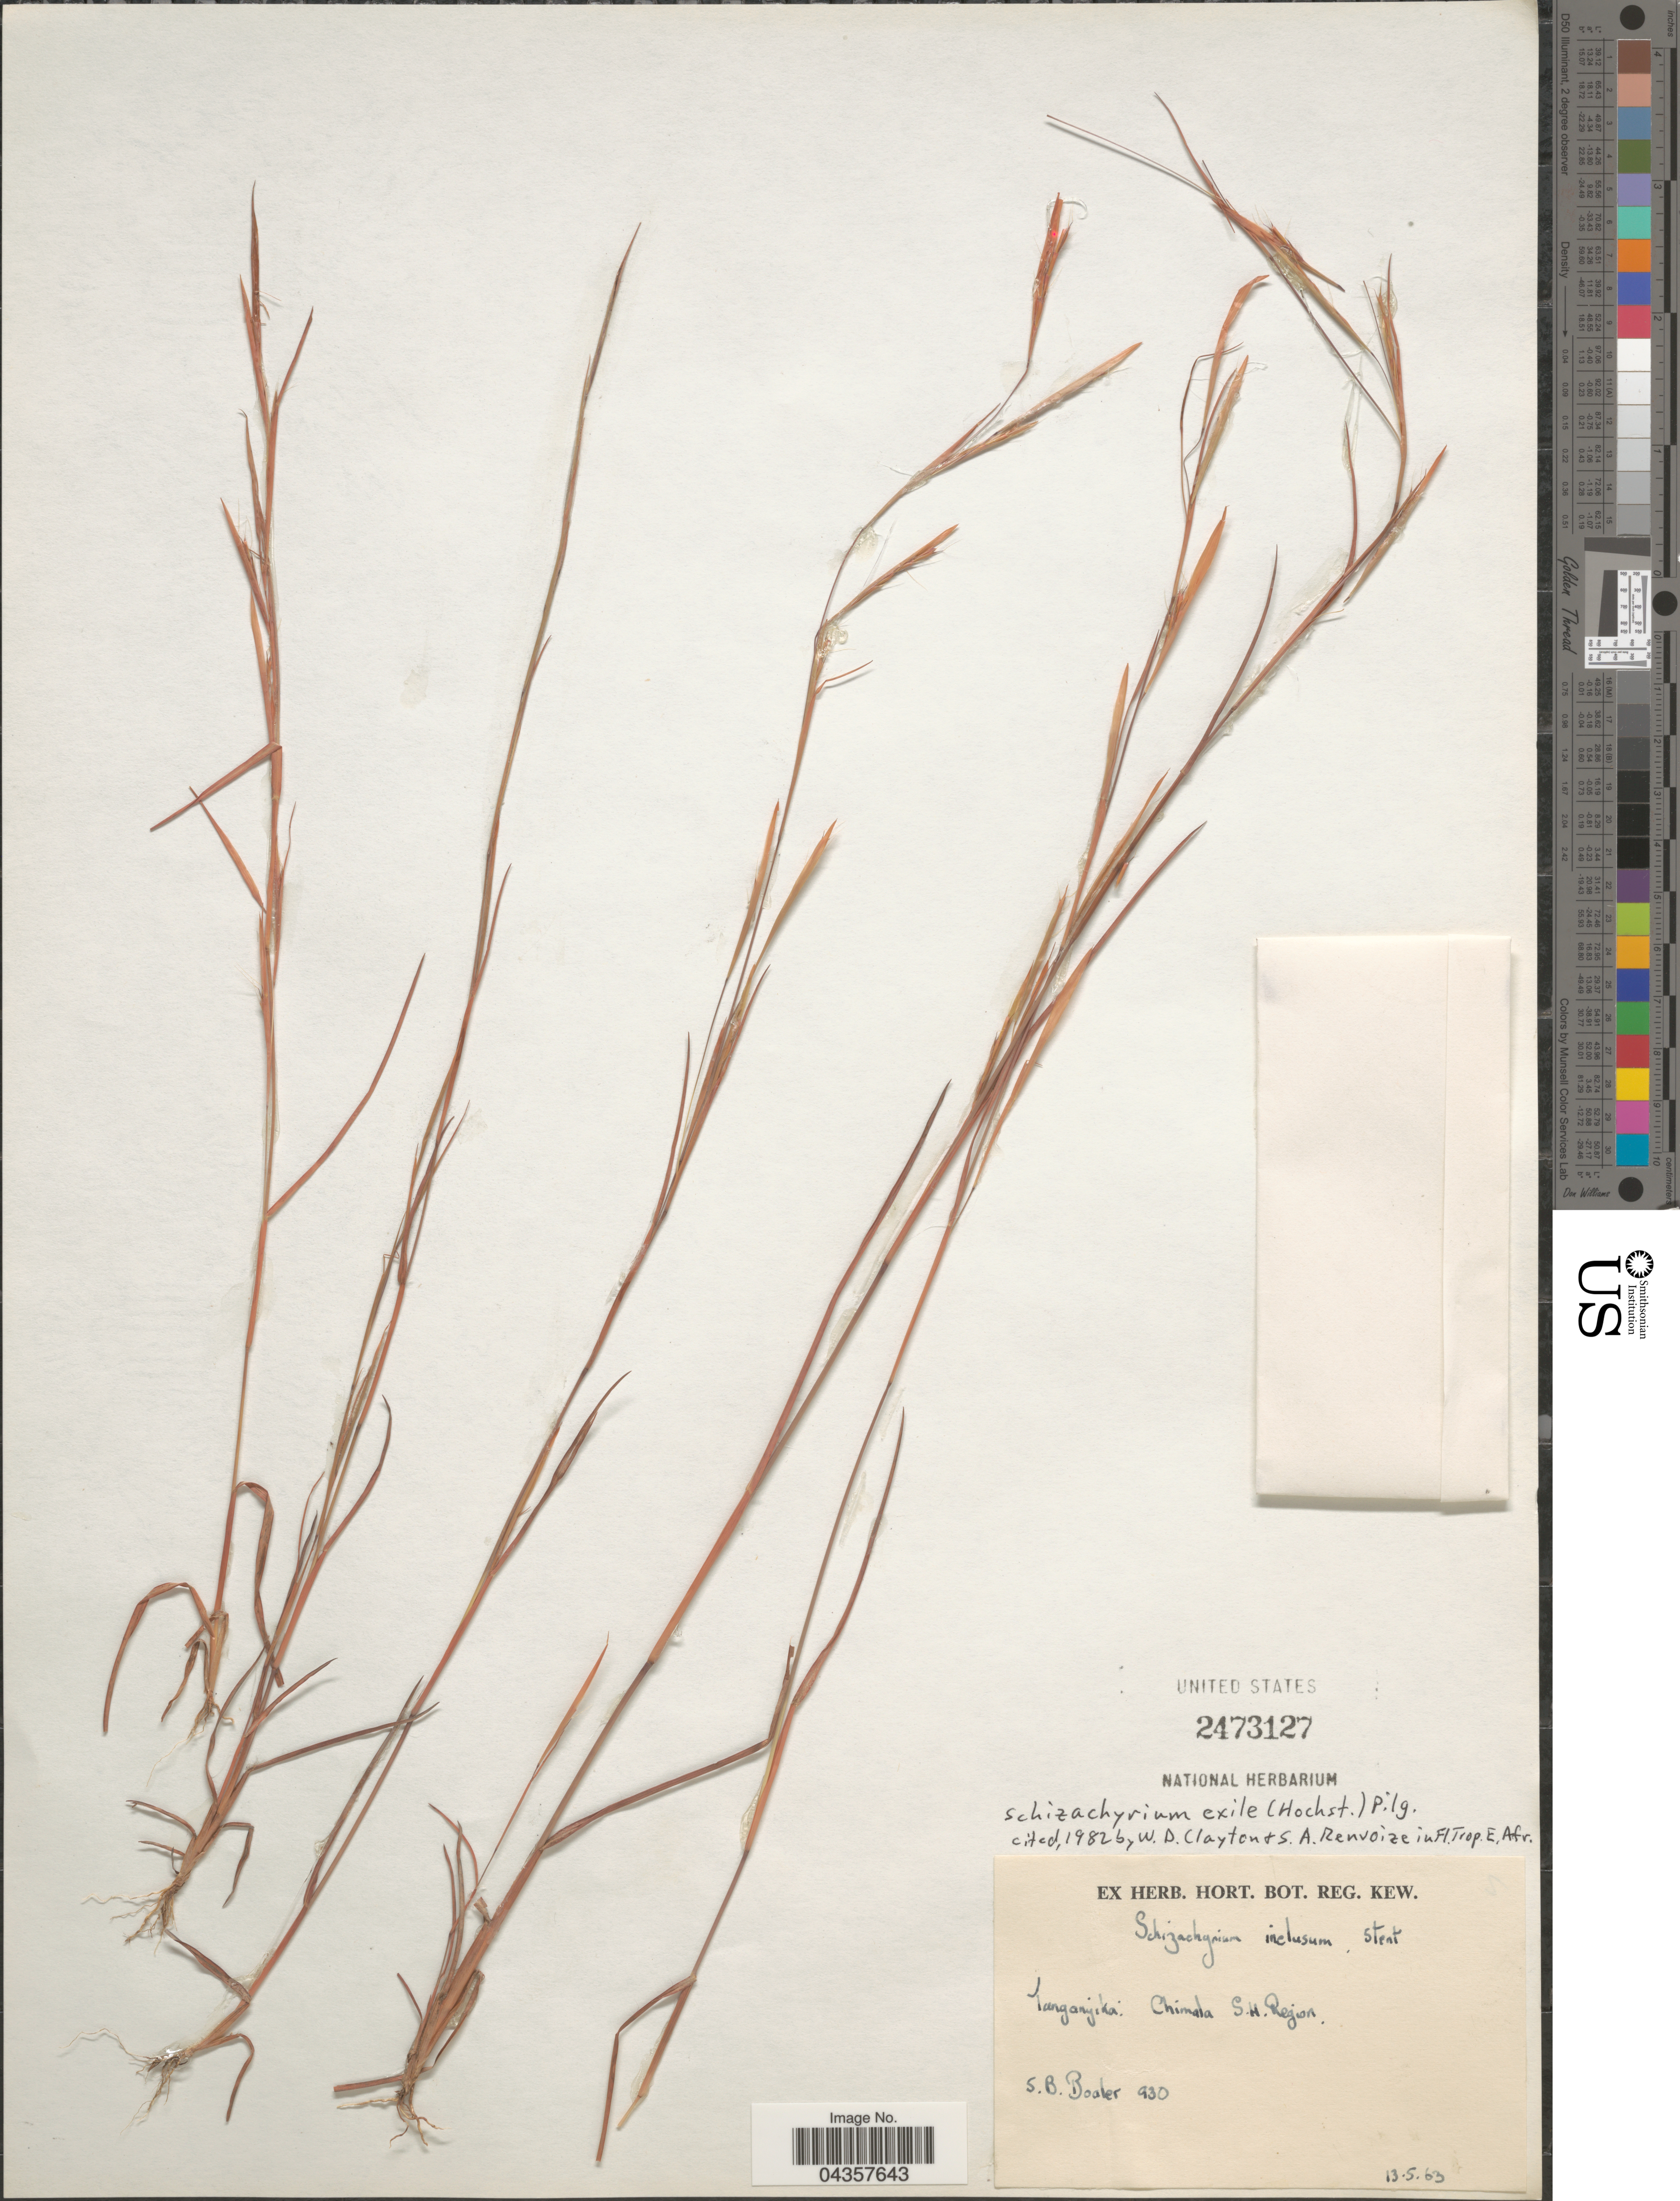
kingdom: Plantae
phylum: Tracheophyta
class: Liliopsida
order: Poales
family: Poaceae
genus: Schizachyrium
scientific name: Schizachyrium exile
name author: (Hochst.) Pilg.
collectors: S. Boaler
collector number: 930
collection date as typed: Transcribed d/m/y: 13/5/63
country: Tanzania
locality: Tanganyika: Chimala S.H. Region.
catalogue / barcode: US 2473127